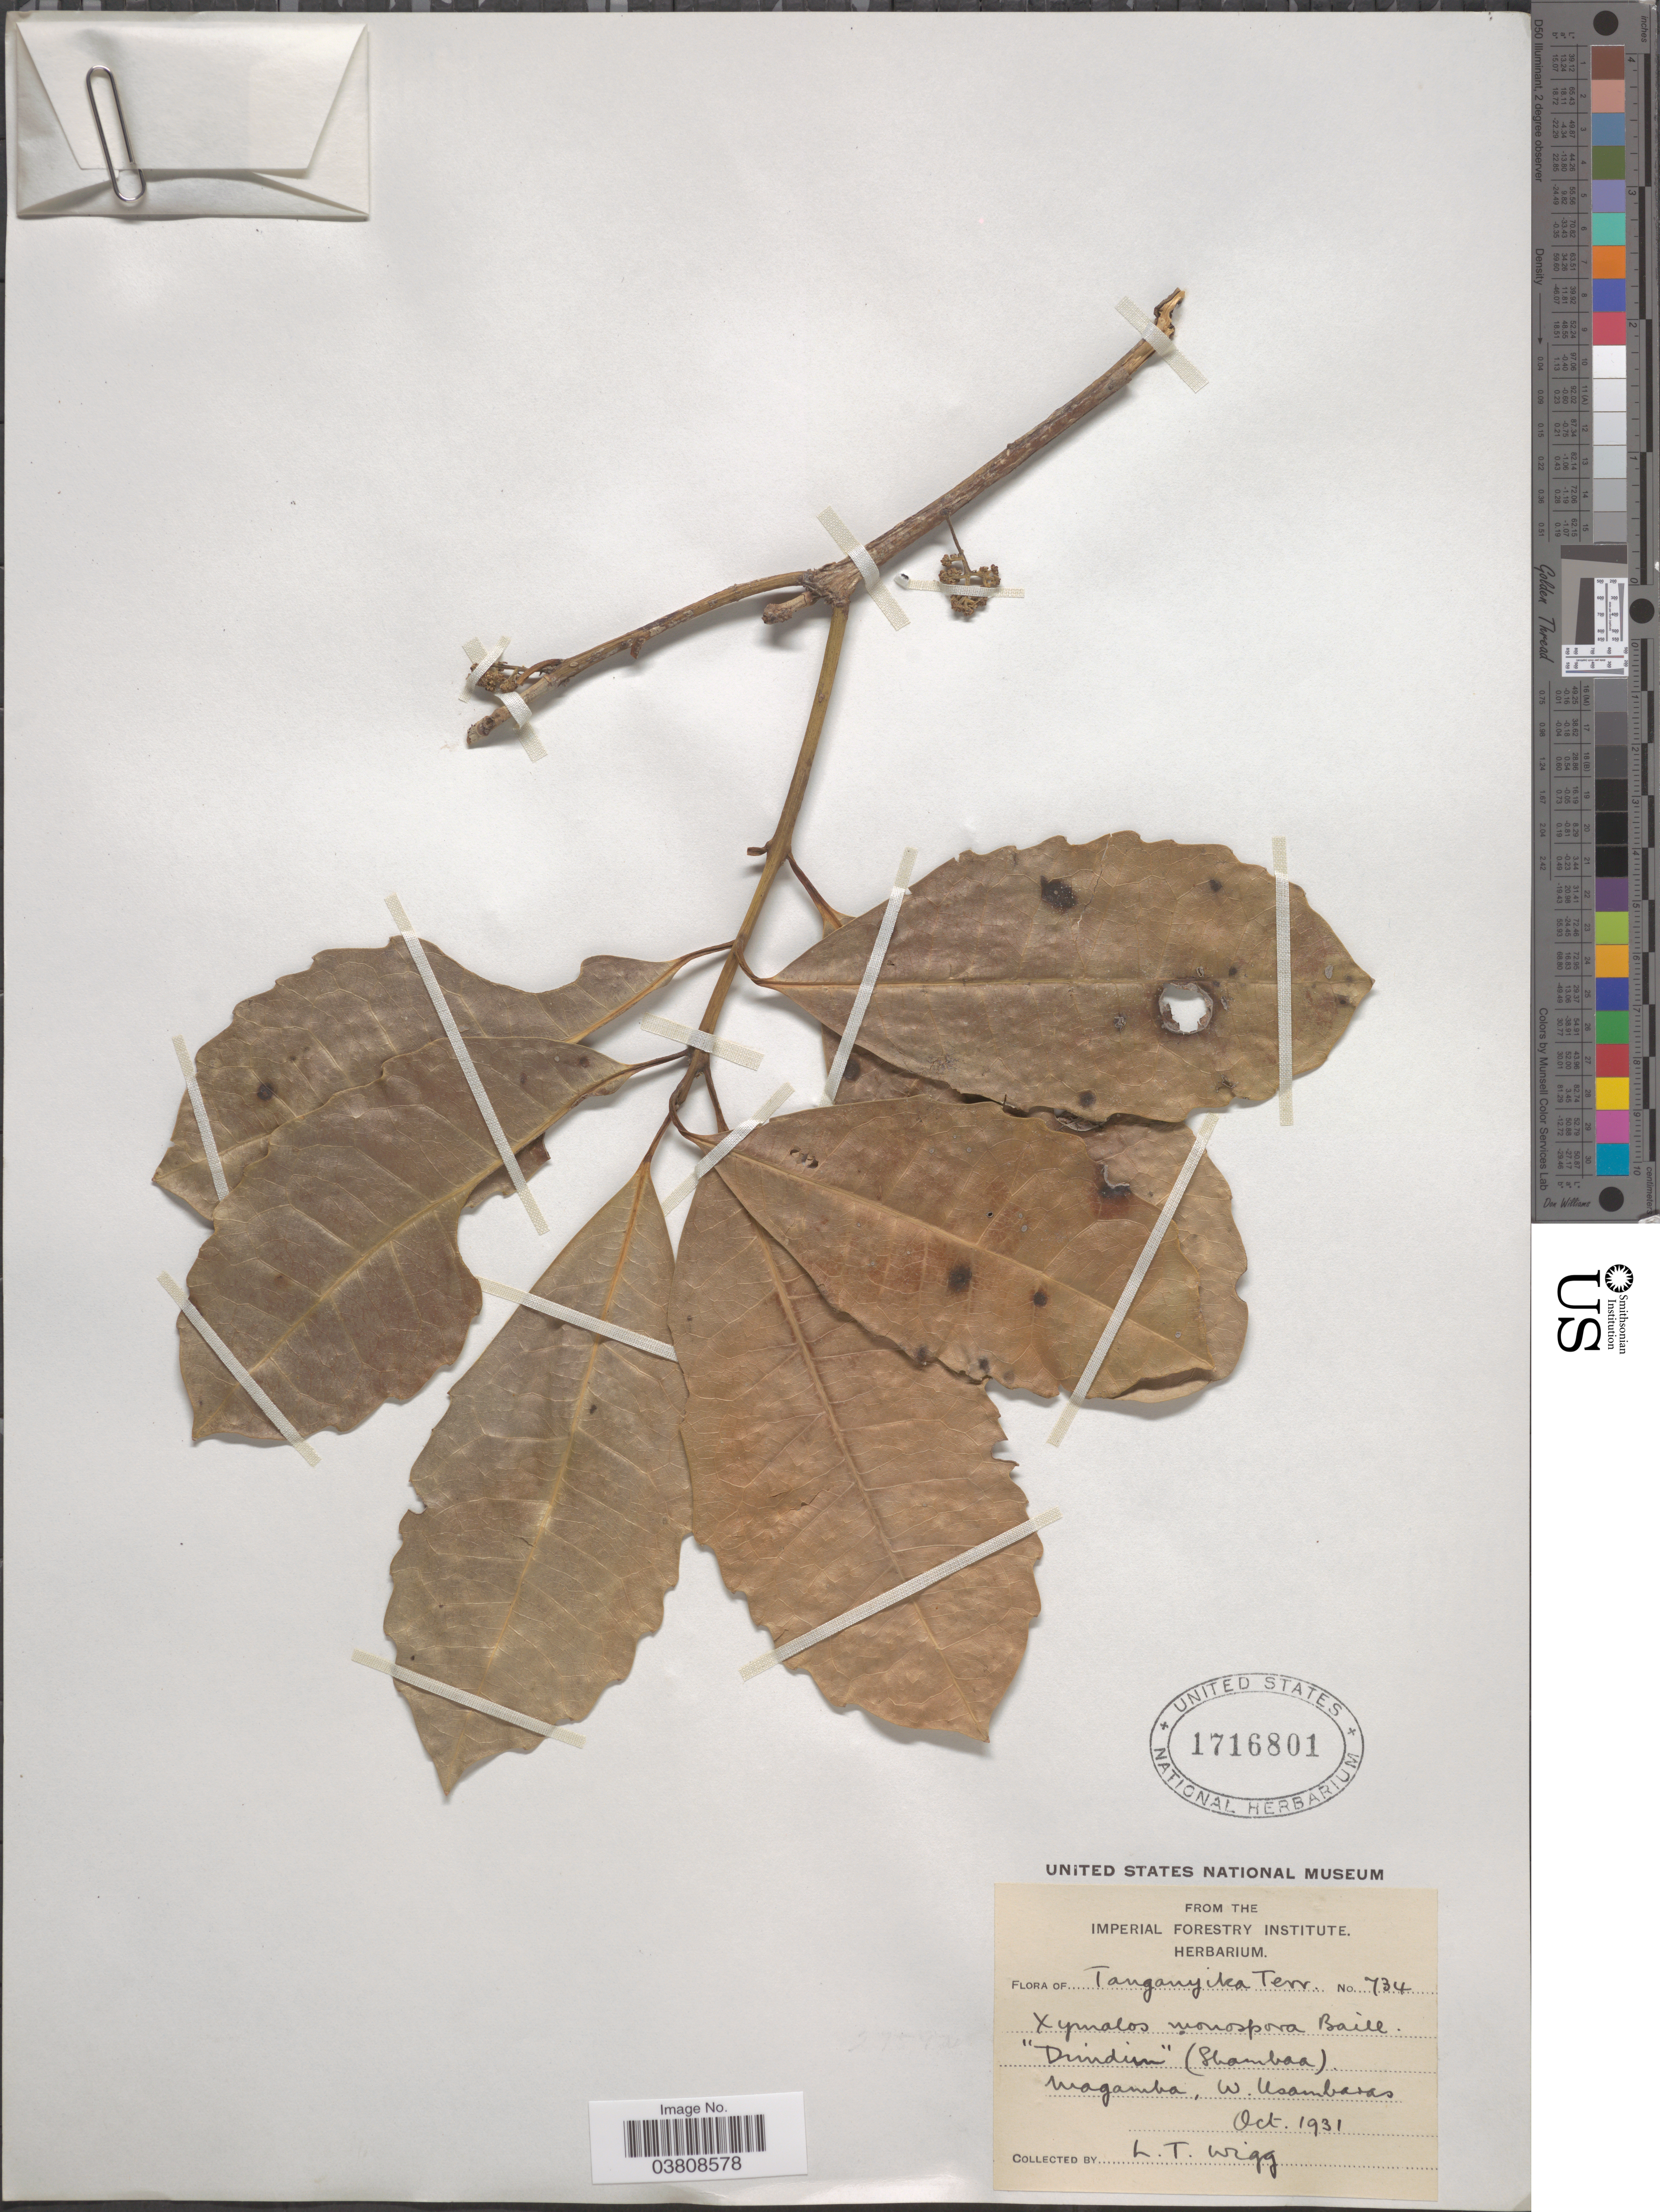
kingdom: Plantae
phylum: Tracheophyta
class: Magnoliopsida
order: Laurales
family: Monimiaceae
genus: Xymalos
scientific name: Xymalos monospora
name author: (Harv.) Baill.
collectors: L. Wigg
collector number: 734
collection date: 1931-10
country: Tanzania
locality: Tangayika Terr. Magamba, W. Usambasas.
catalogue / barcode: US 1716801